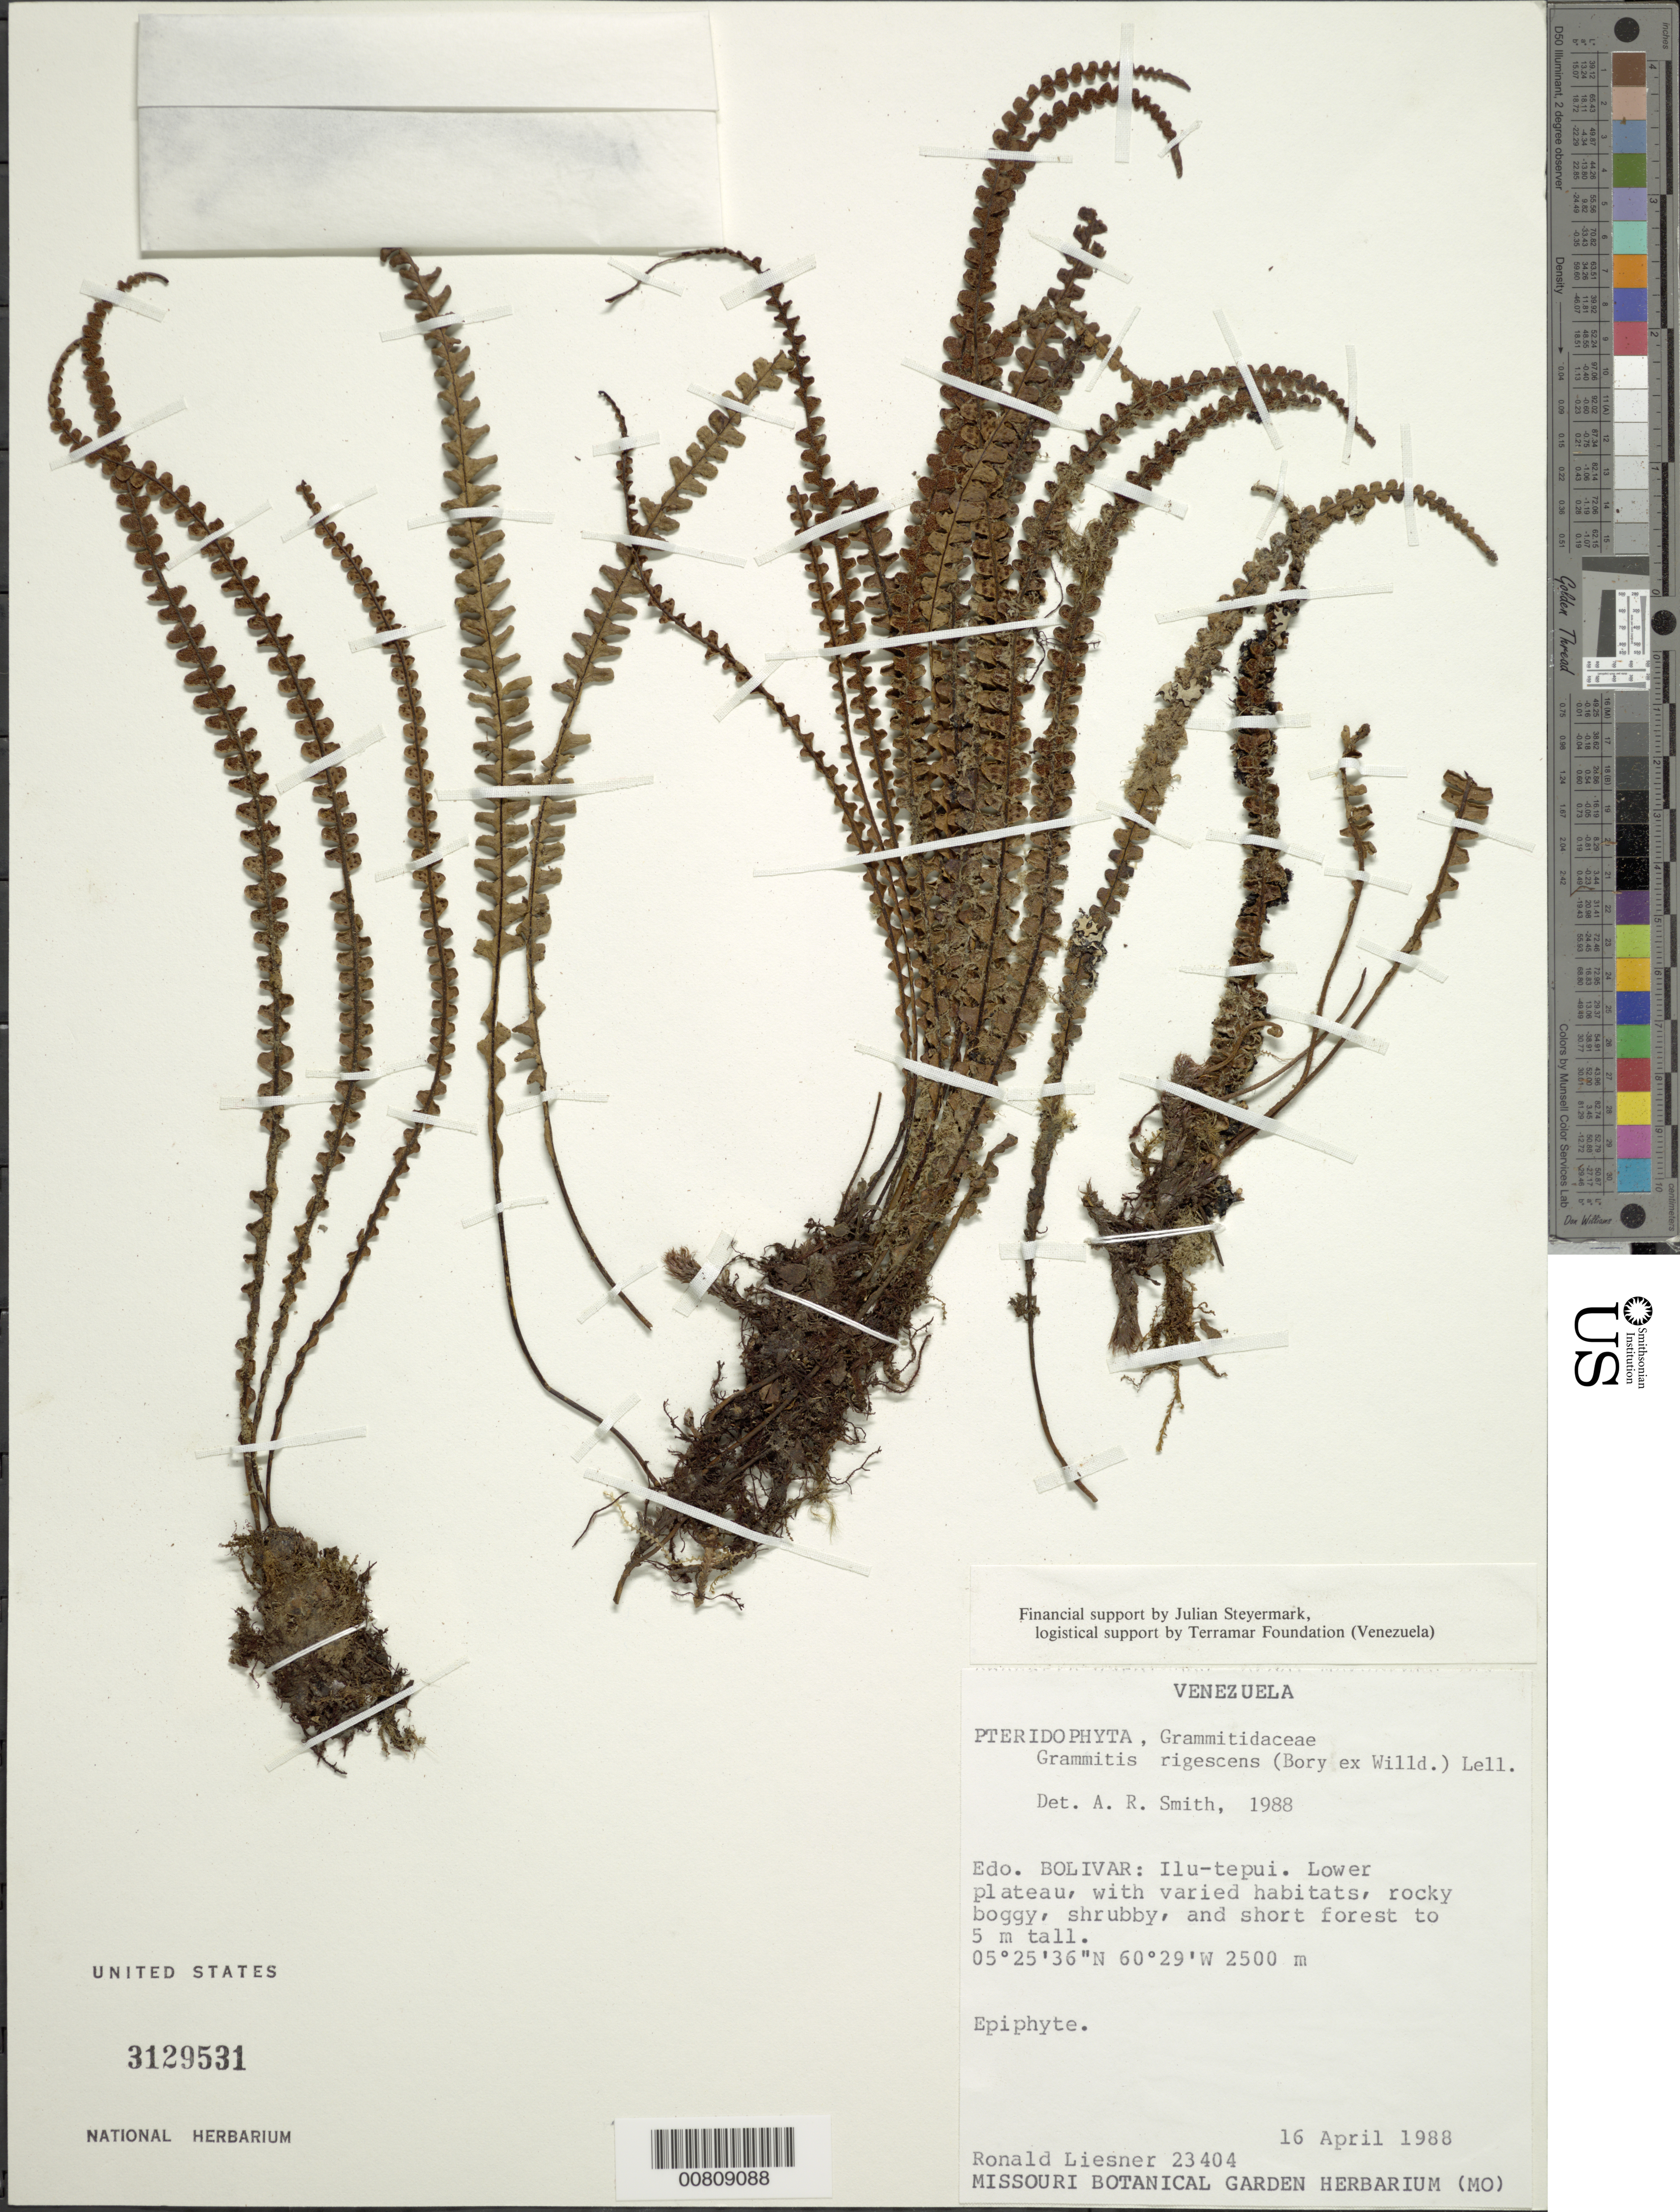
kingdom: Plantae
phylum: Tracheophyta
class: Polypodiopsida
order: Polypodiales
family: Polypodiaceae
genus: Melpomene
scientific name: Melpomene flabelliformis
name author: (Poir.) A.R. Sm. & R.C. Moran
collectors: R. L. Liesner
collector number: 23404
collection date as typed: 16-Apr-88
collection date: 1988-04-16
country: Venezuela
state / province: Bolívar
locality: Ilu-tepuí, lower plateau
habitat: Lower plateau, with varied habitats, rocky boggy, shrubby, and short forest to 5m tall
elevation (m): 2500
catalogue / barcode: US 3129531